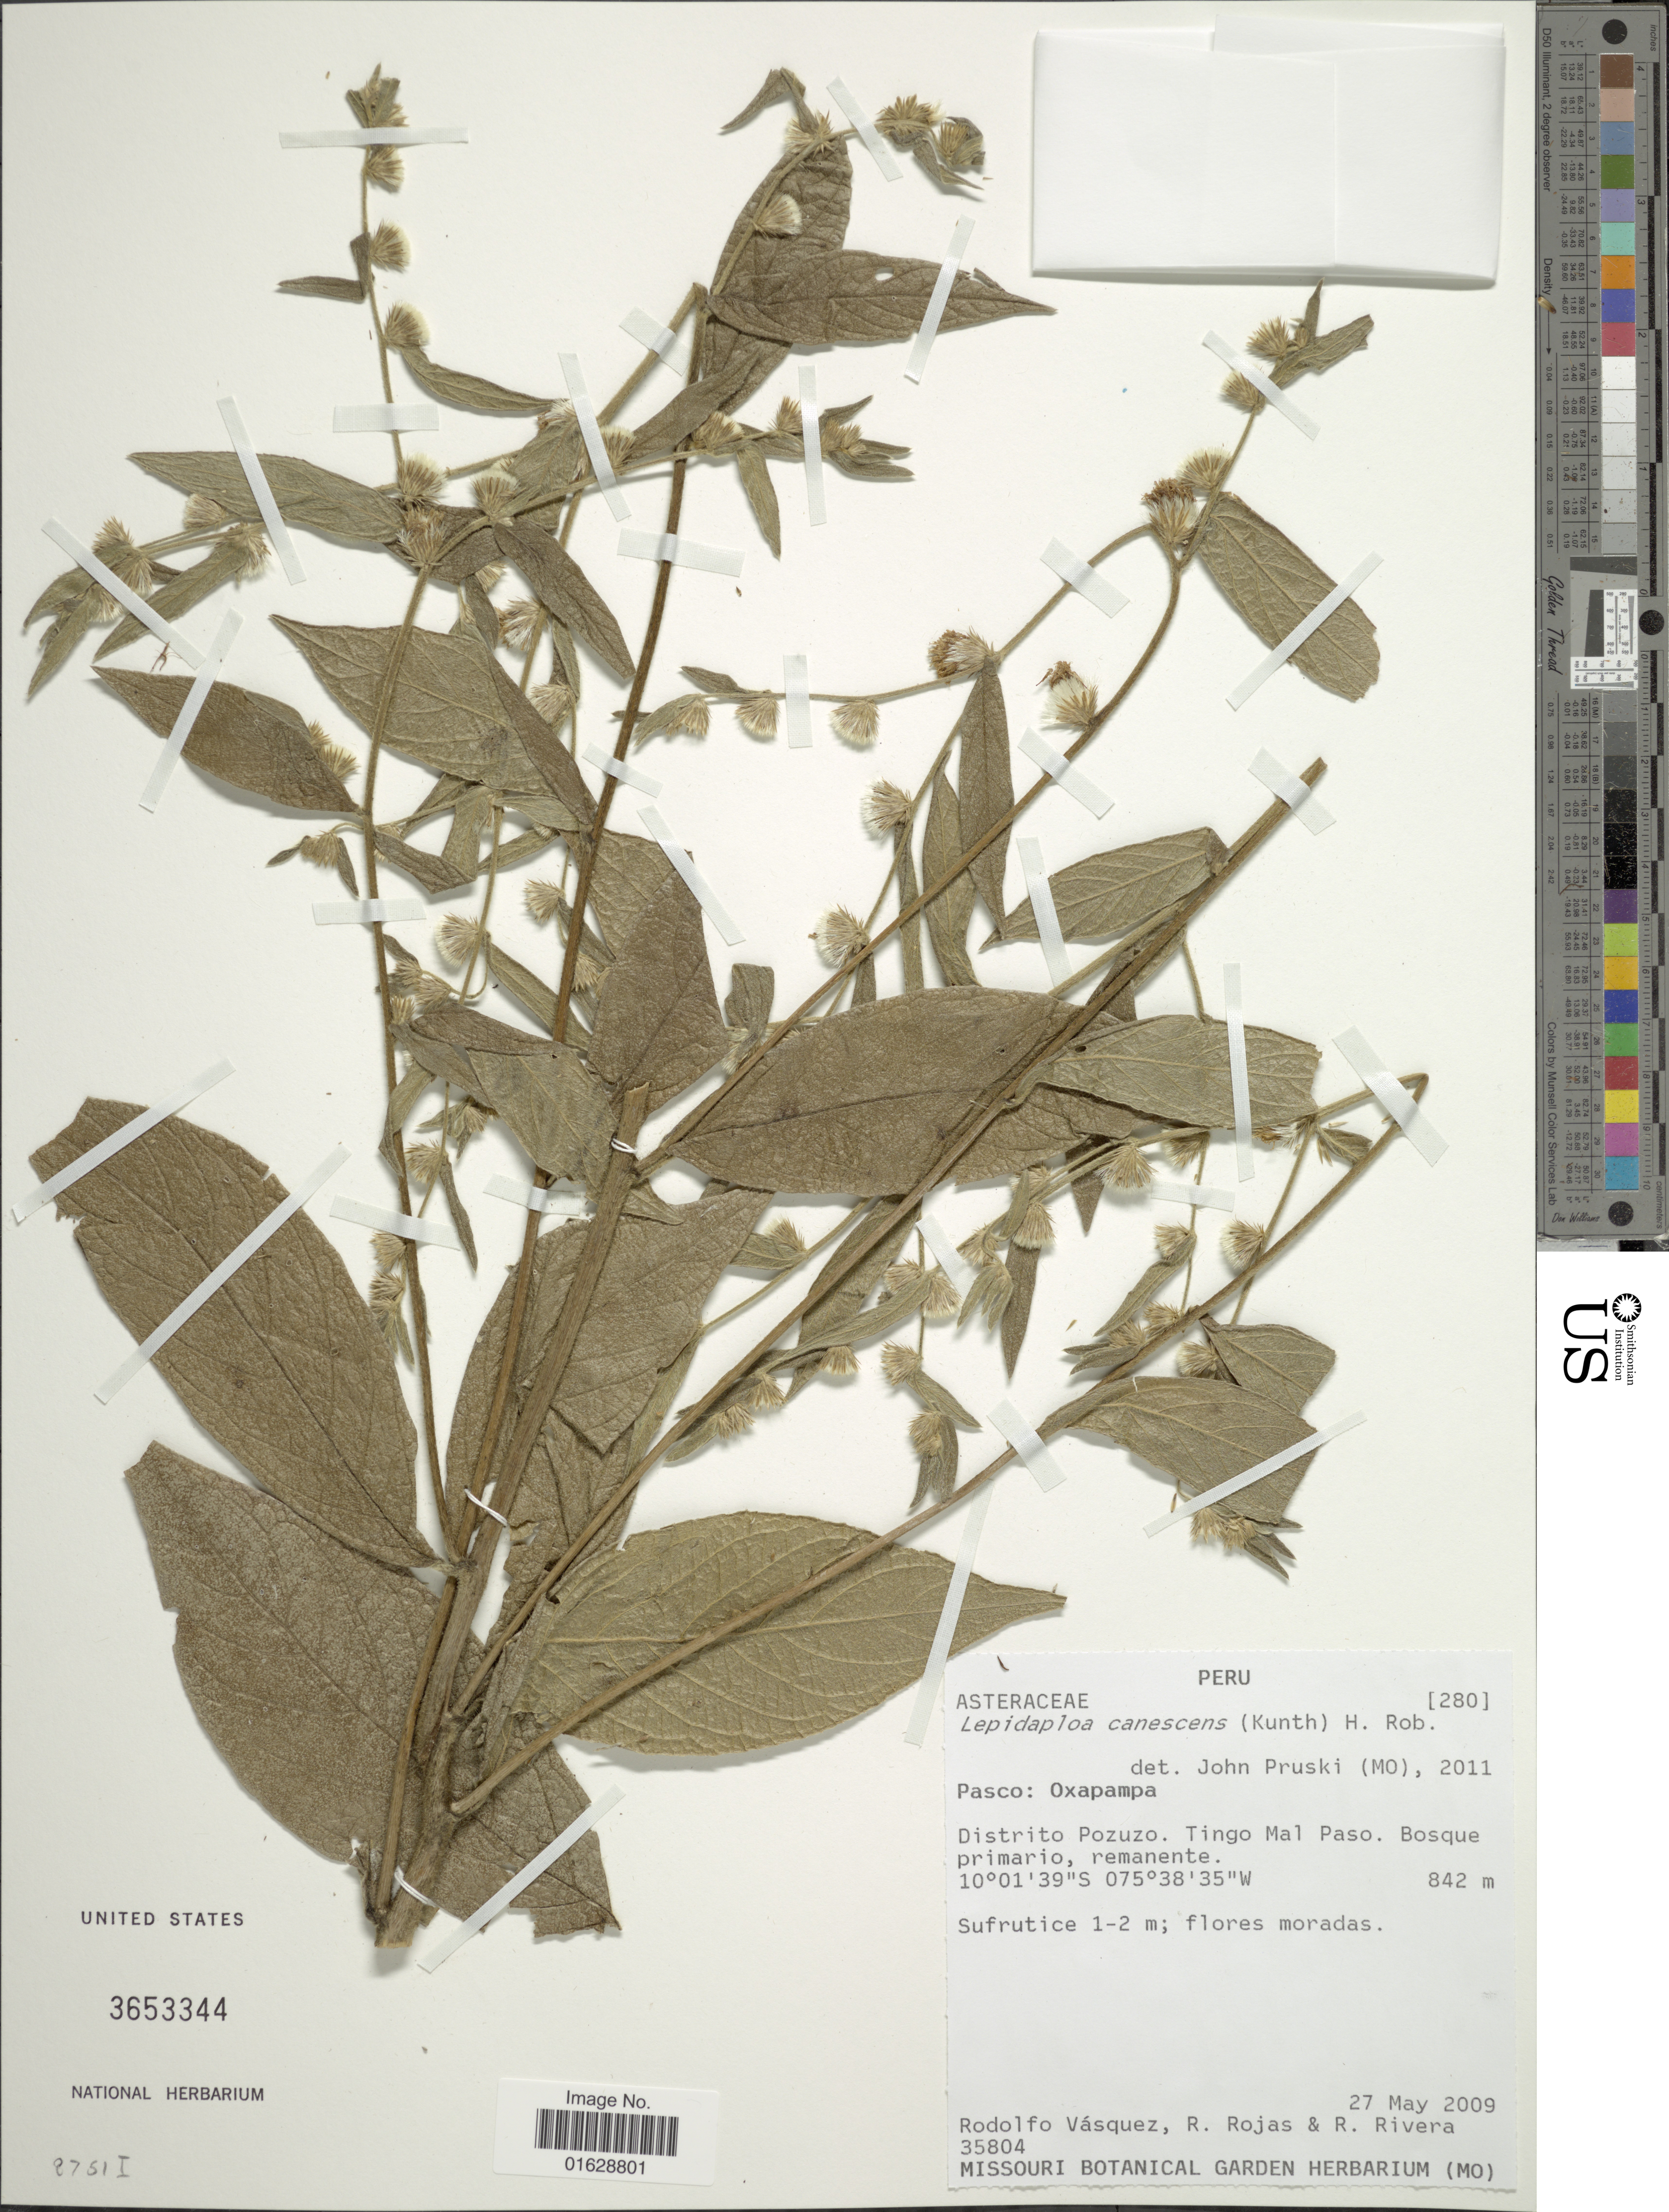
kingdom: Plantae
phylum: Tracheophyta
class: Magnoliopsida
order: Asterales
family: Asteraceae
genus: Lepidaploa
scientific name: Lepidaploa canescens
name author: (Kunth) H. Rob.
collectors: R. Vásquez, R. Rojas & R. Rivera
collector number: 35804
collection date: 2009-05-27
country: Peru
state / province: Pasco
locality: Oxapampa. Distrito Pozuzo. Tingo Mal Paso.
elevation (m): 842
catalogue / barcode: US 3653344